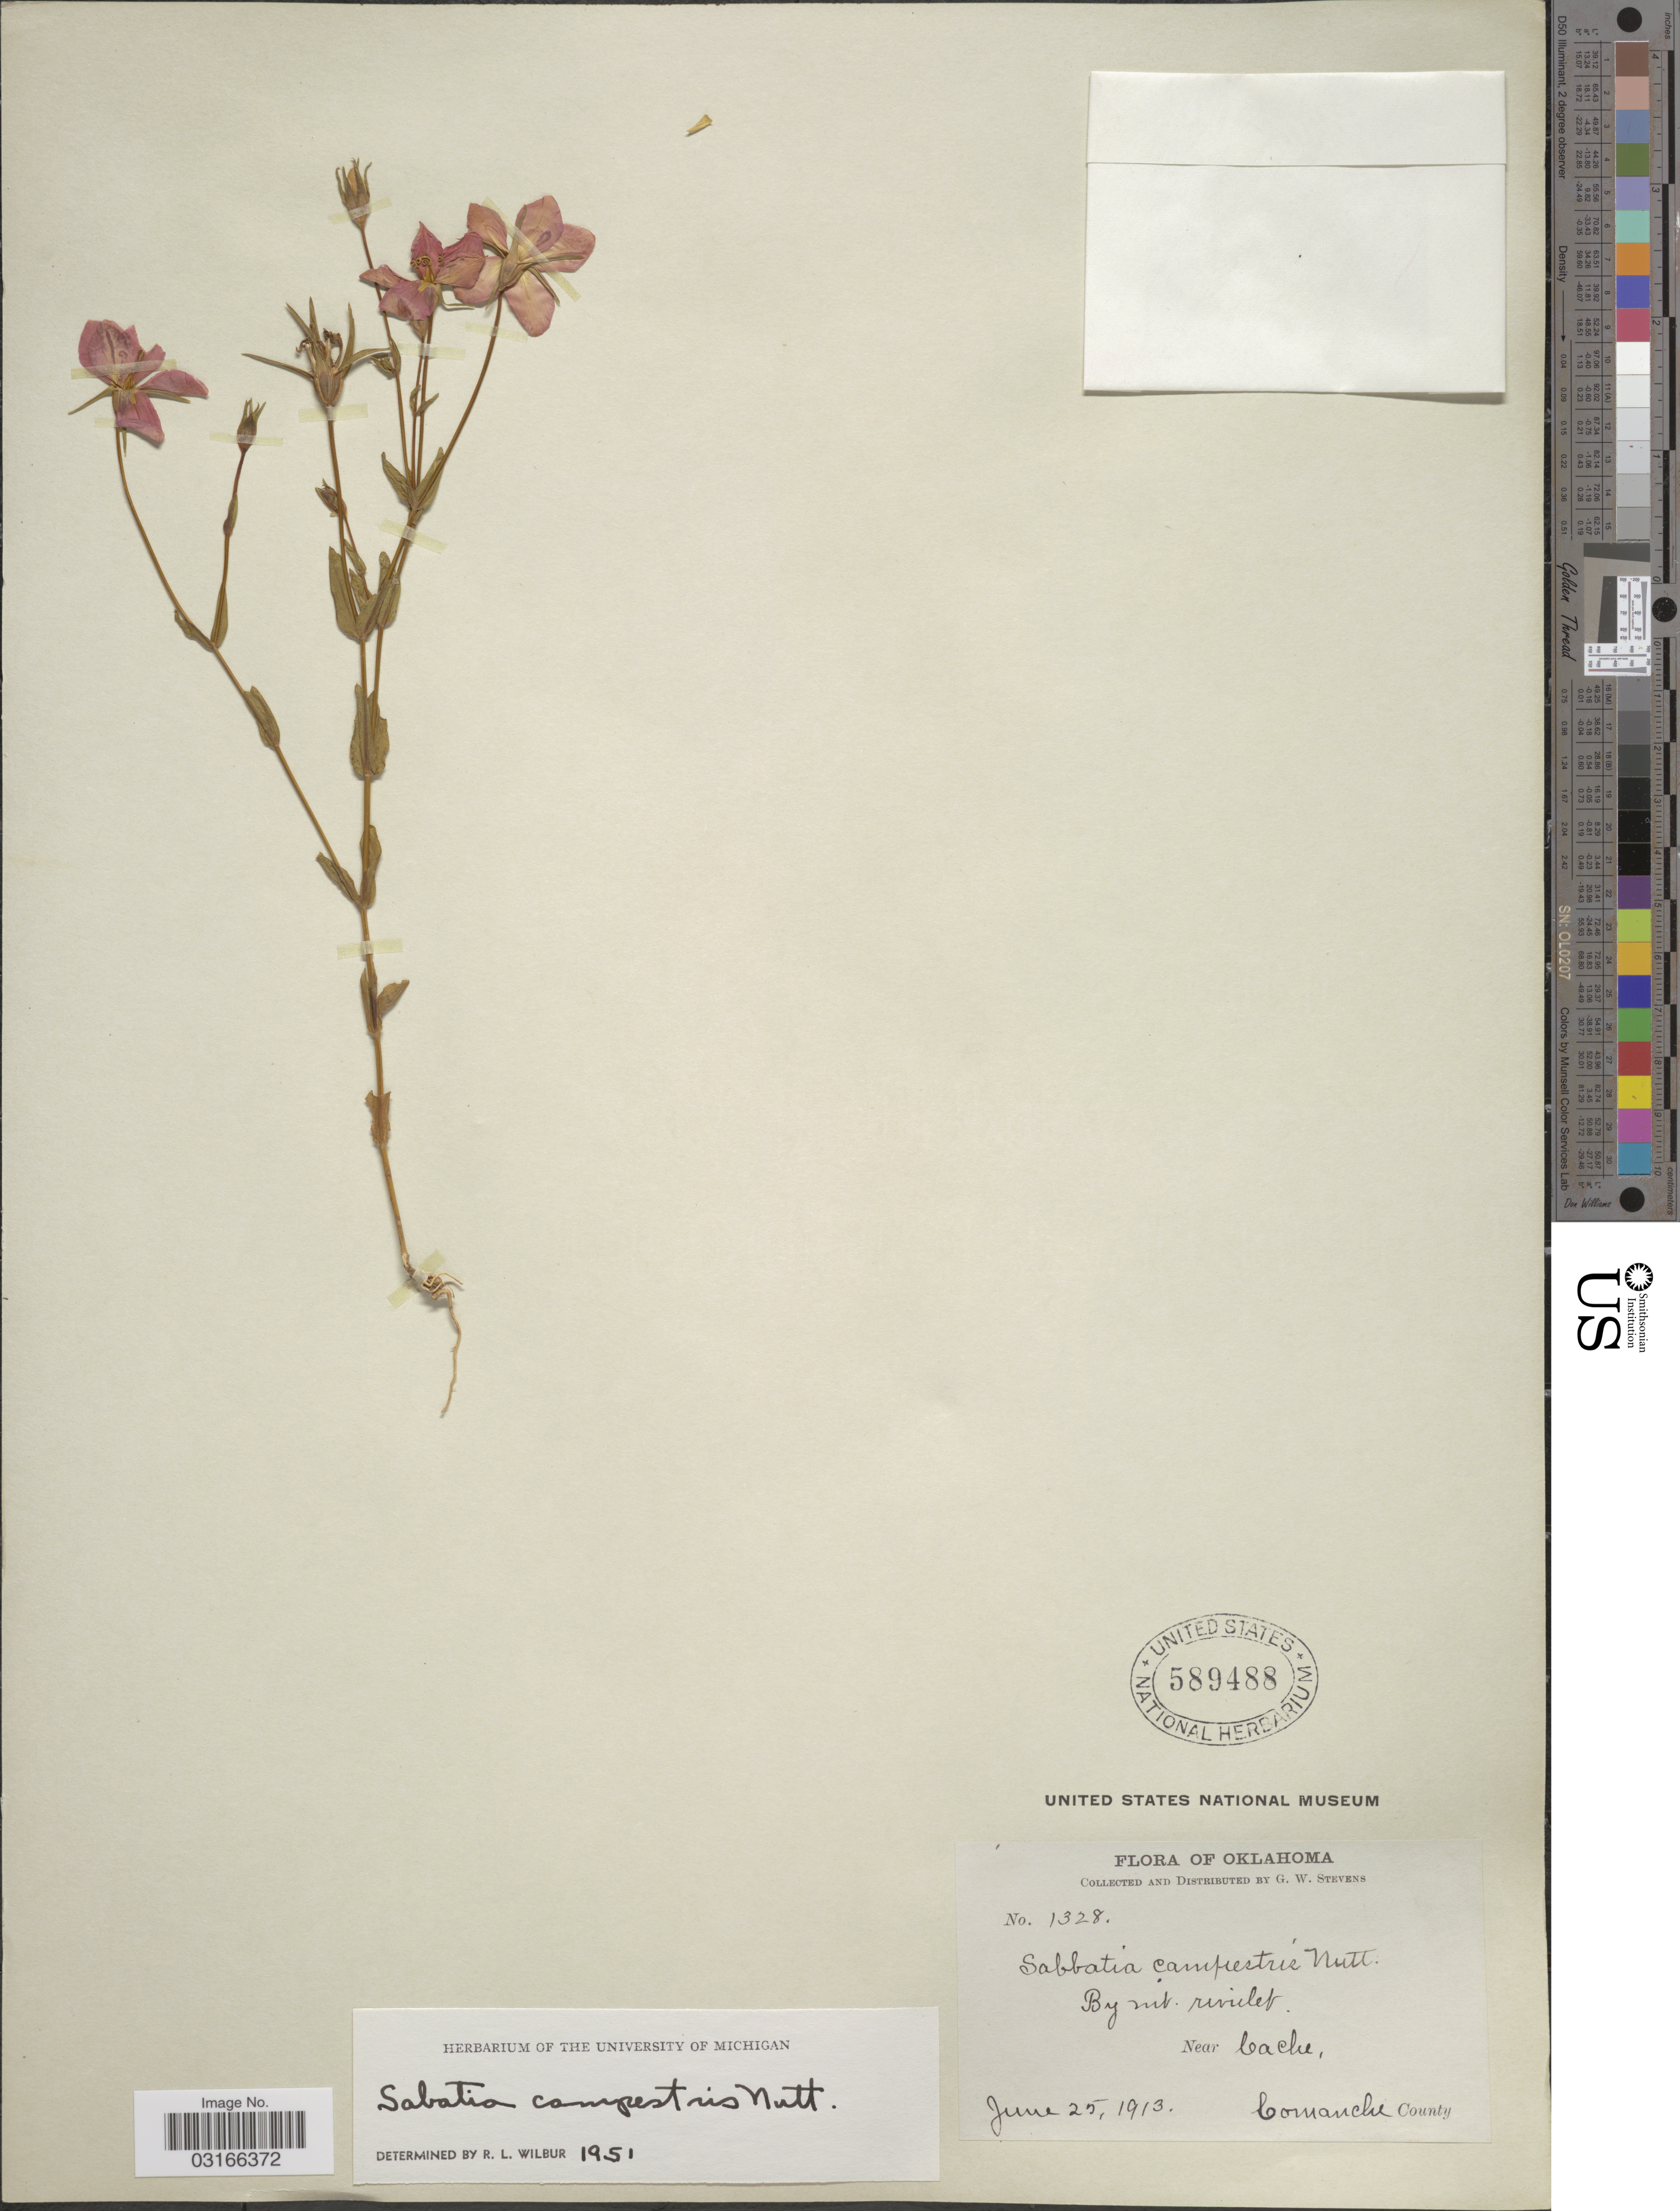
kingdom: Plantae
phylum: Tracheophyta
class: Magnoliopsida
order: Gentianales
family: Gentianaceae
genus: Sabatia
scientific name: Sabatia campestris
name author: Nutt.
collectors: G. W. Stevens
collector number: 1328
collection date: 1913-06-25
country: United States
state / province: Oklahoma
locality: By mt. rivulet. Near Cache, Comanche County.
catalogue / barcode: US 589488